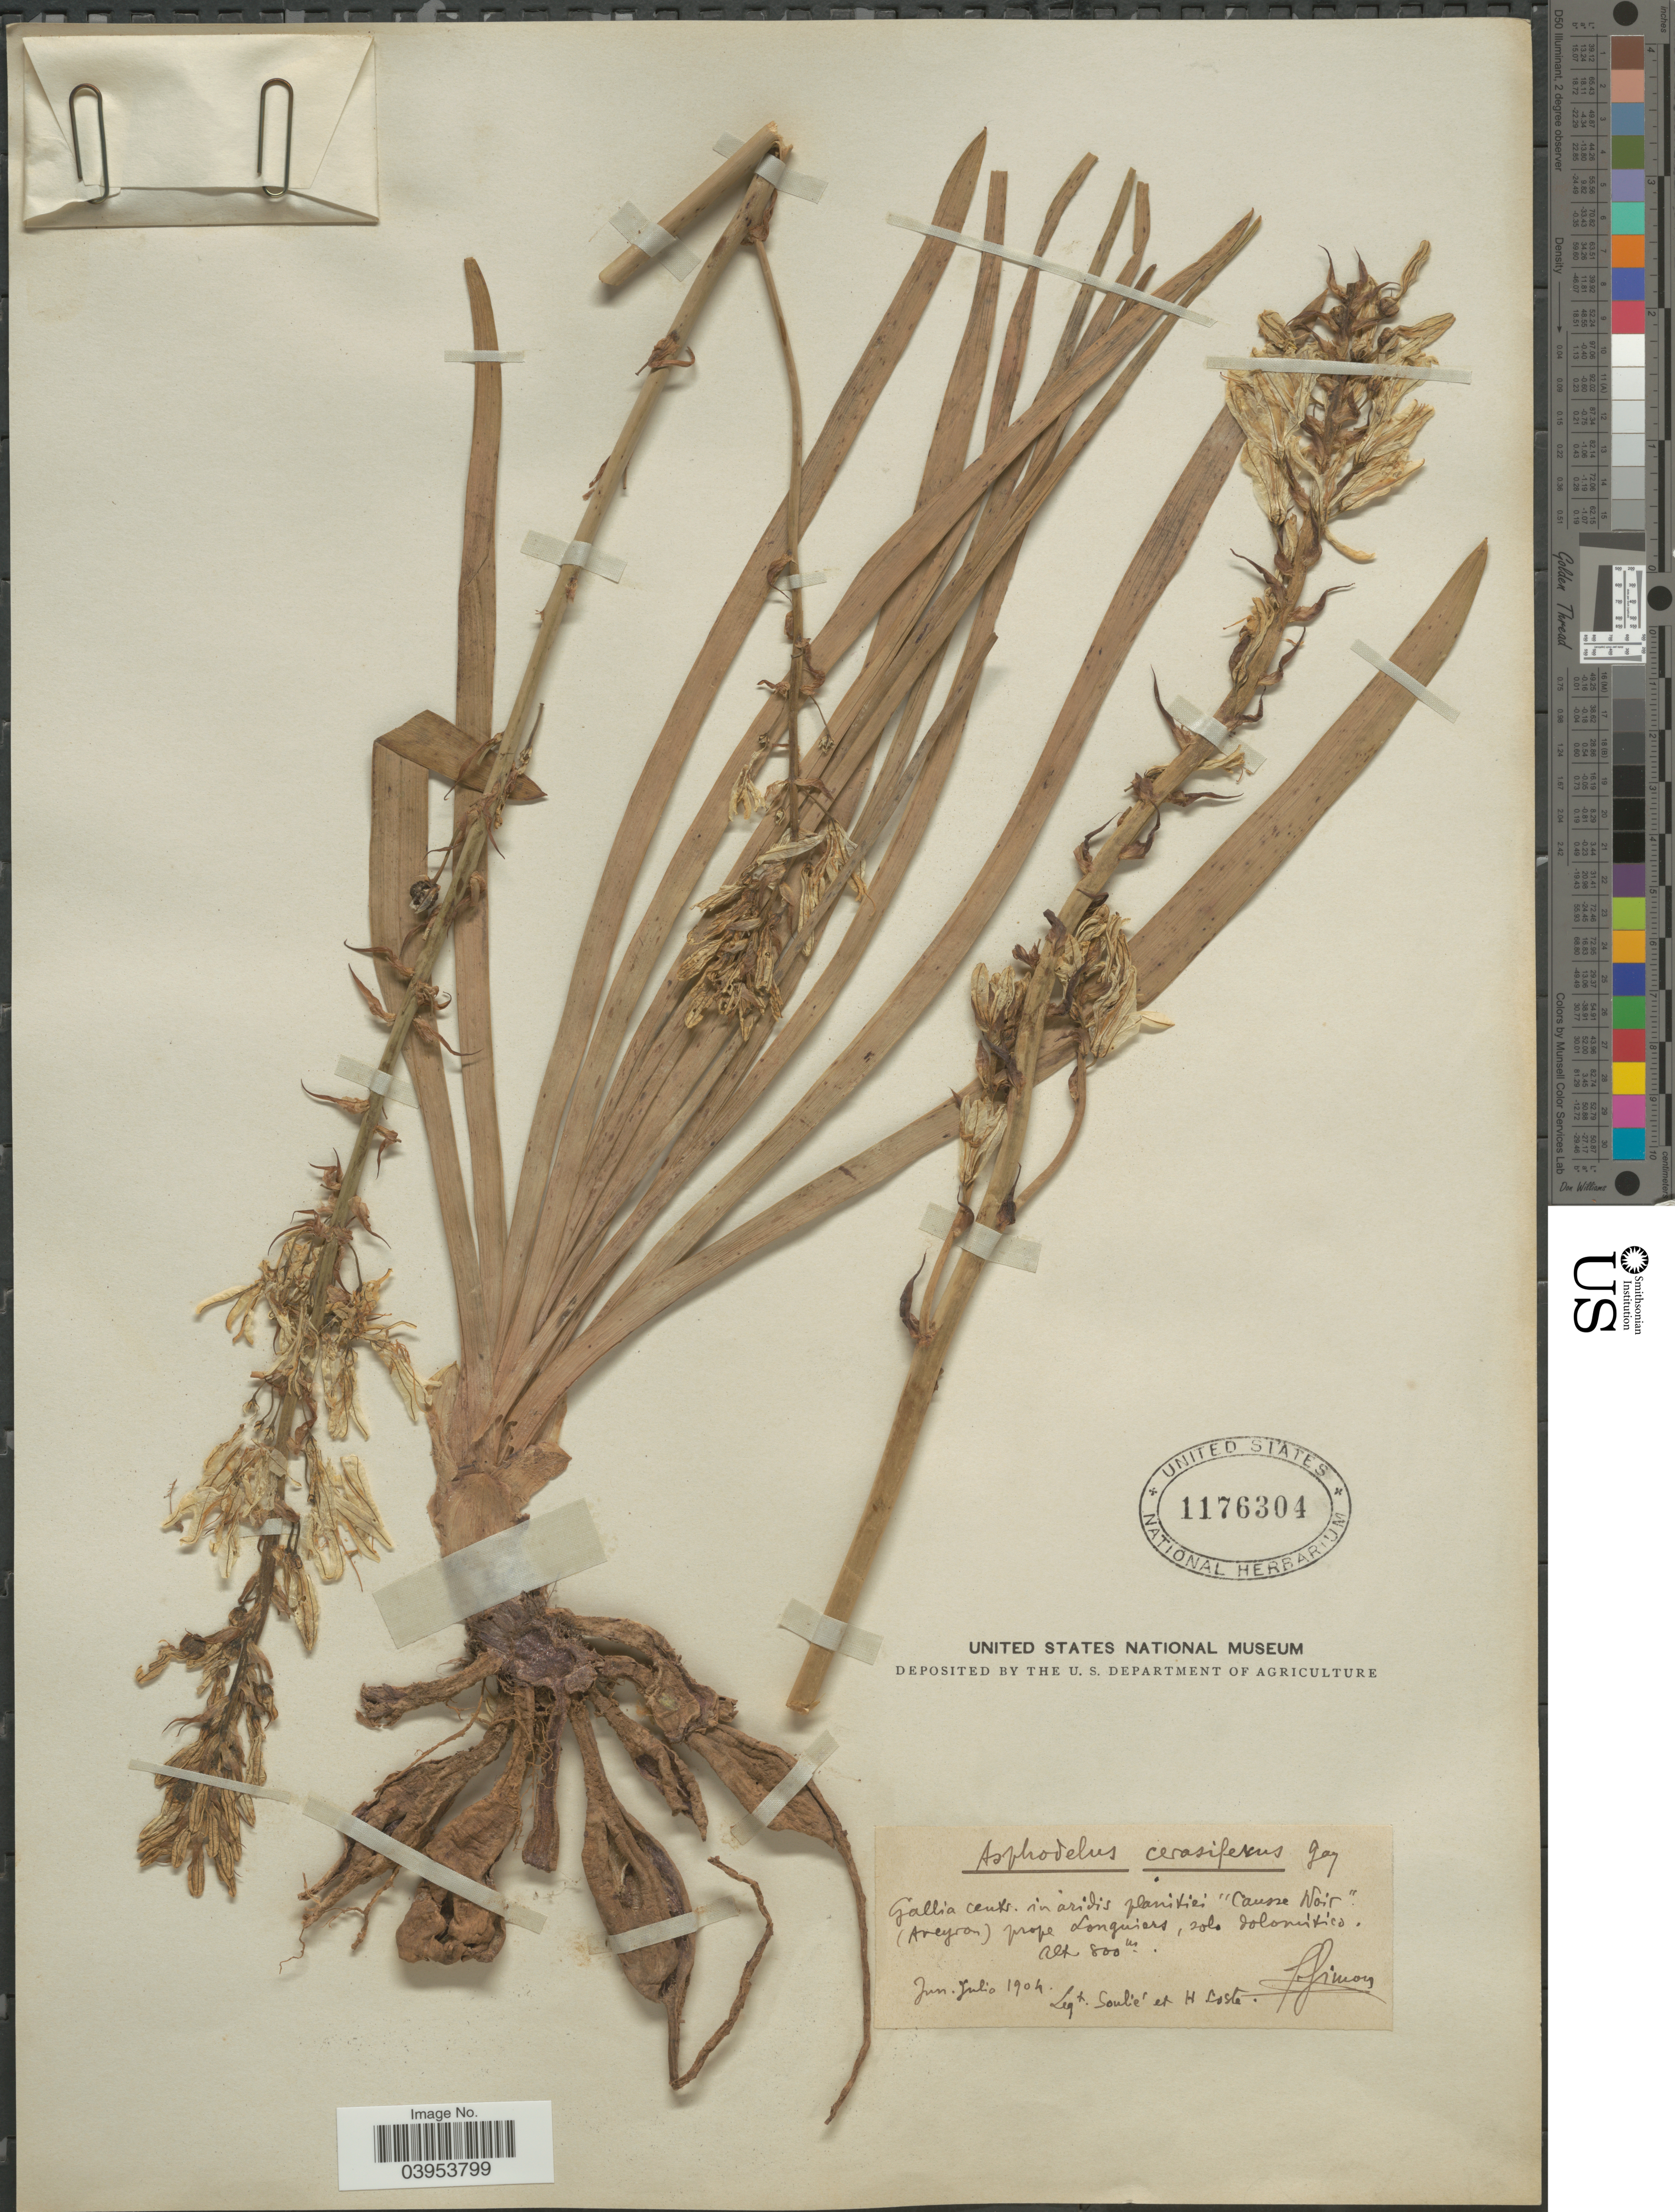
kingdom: Plantae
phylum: Tracheophyta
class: Liliopsida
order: Asparagales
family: Asphodelaceae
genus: Asphodelus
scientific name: Asphodelus cerasiferus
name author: J. Gay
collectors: J. A. Soulié & H. J. Coste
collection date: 1904-06/1904-07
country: France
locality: Gallia centr. in aridis planities "Causse Noir". (Areyron) prope Longuiers, solo Dolomitico.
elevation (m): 800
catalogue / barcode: US 1176304